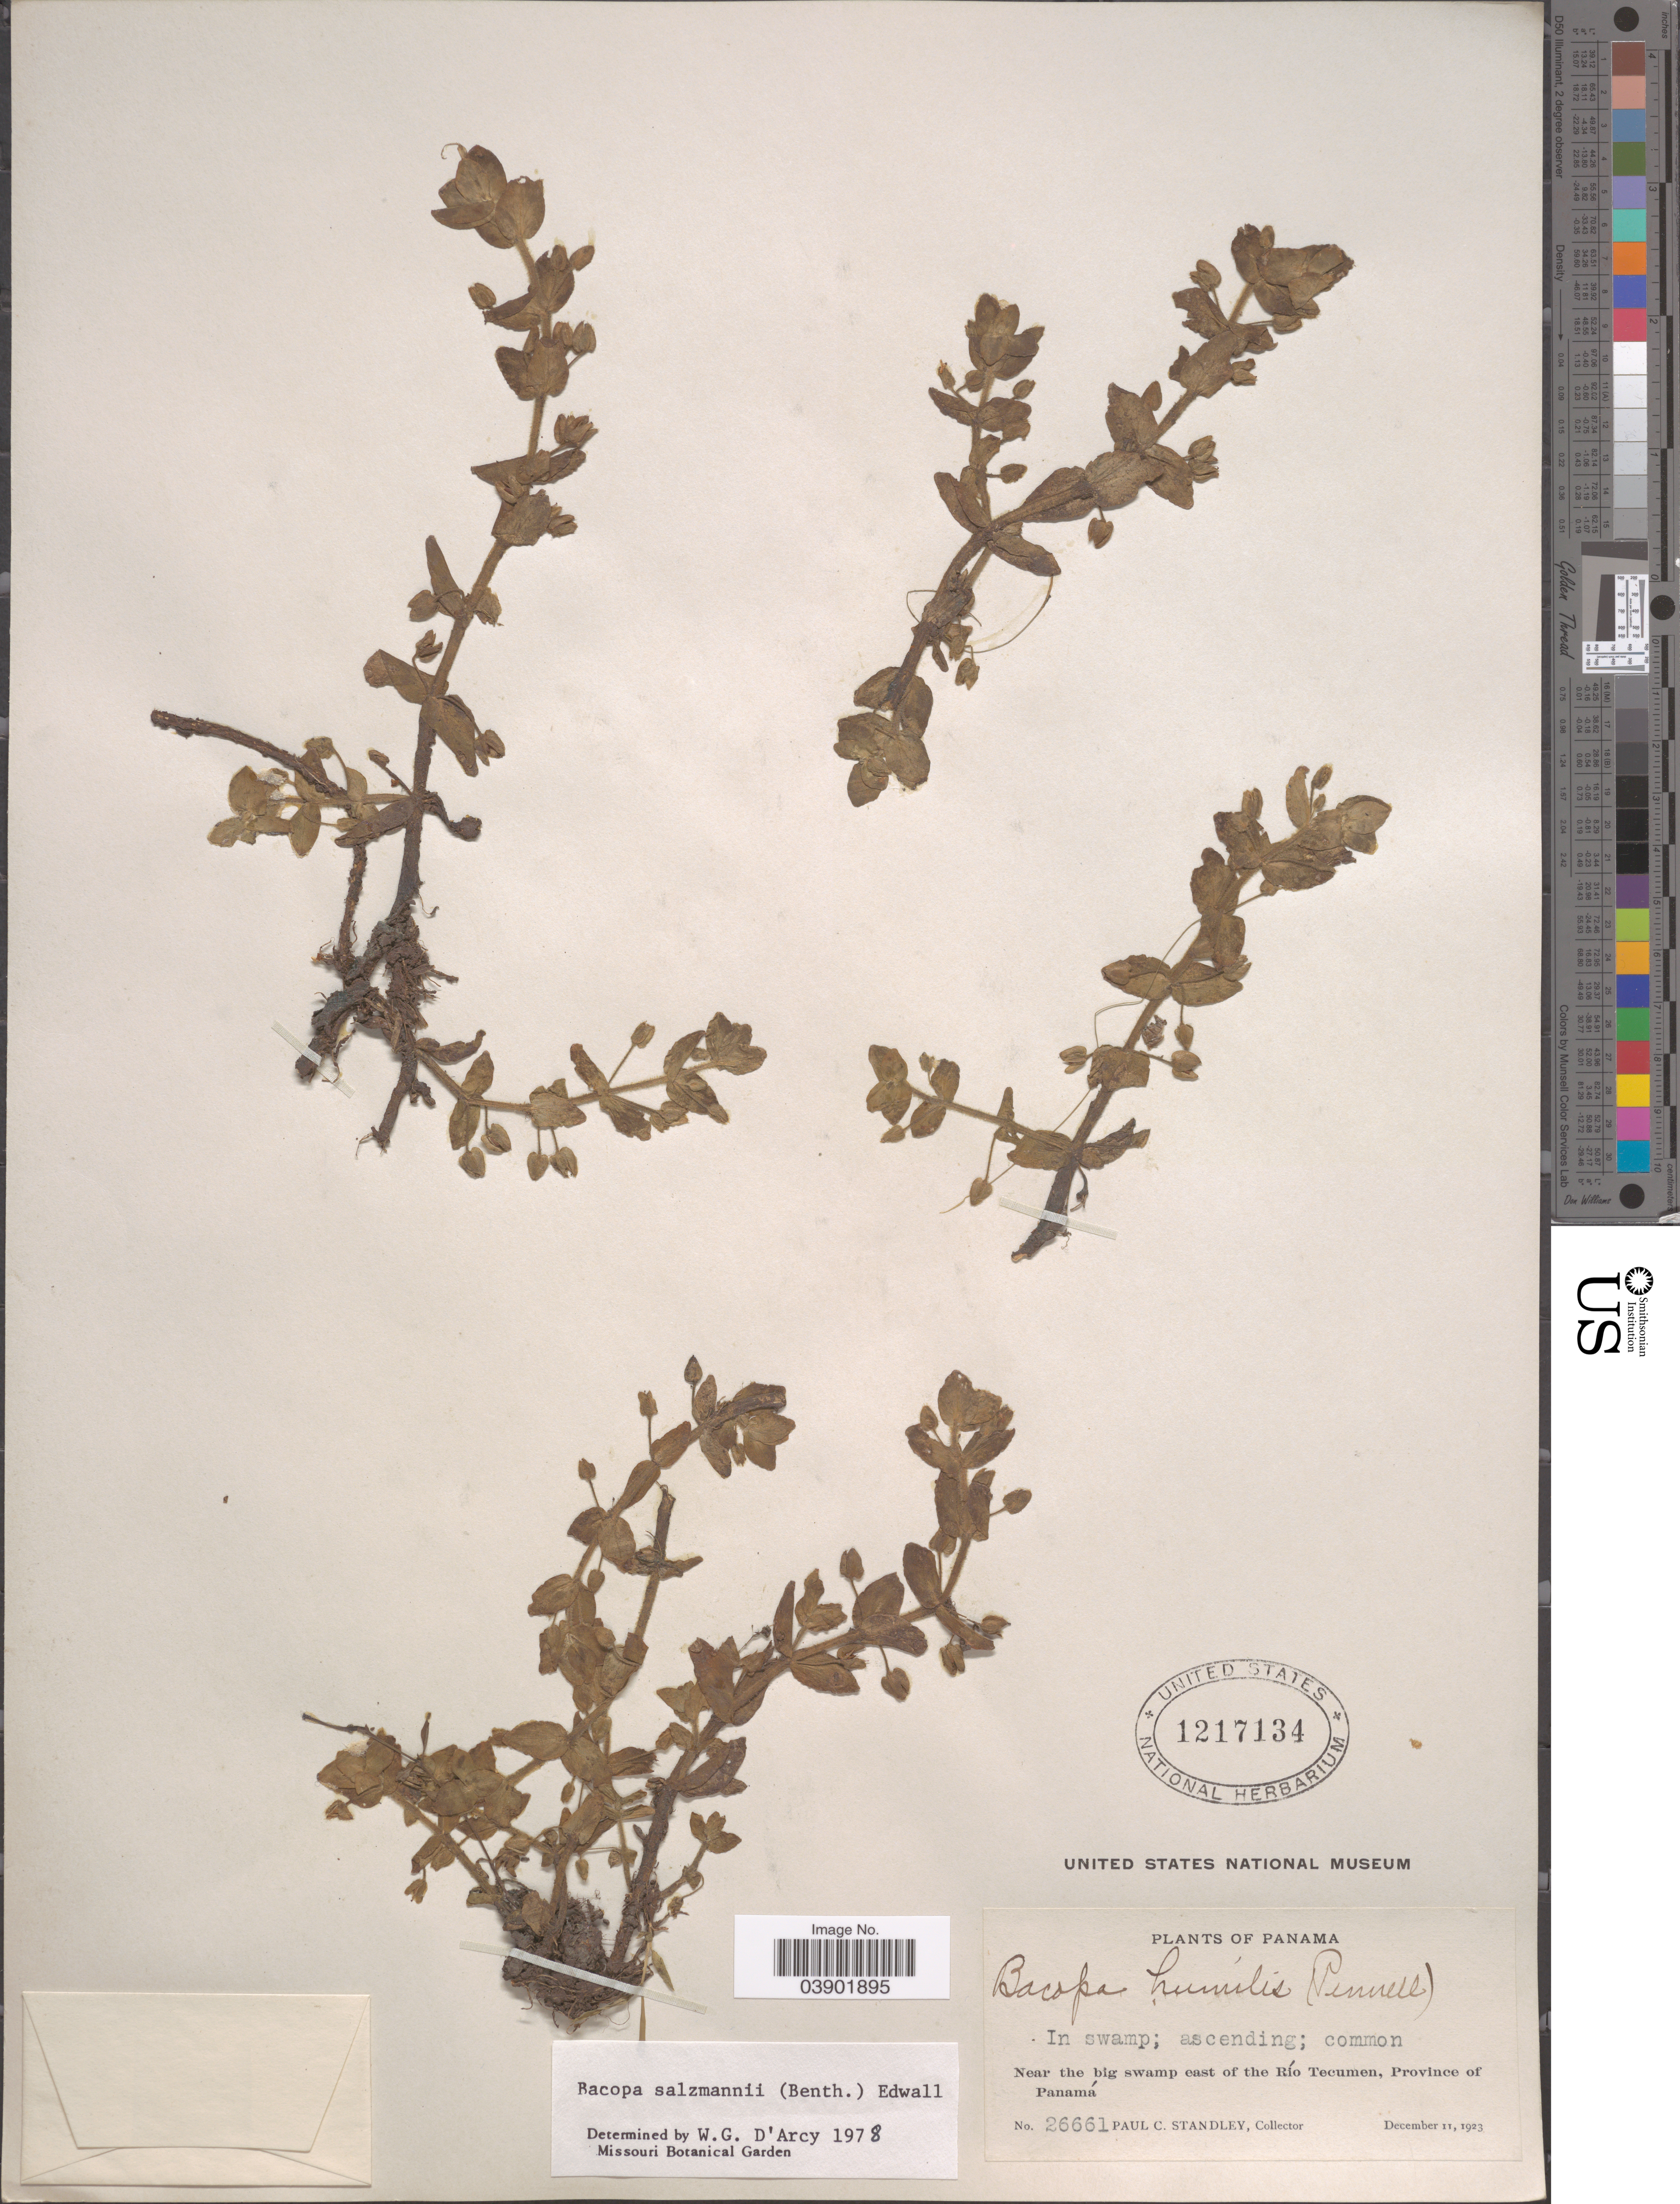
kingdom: Plantae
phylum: Tracheophyta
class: Magnoliopsida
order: Lamiales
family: Plantaginaceae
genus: Bacopa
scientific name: Bacopa salzmannii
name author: (Benth.) Wettst. ex Edwall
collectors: P. C. Standley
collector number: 26661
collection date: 1923-12-11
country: Panama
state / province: Panamá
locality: Near the big swamp east of the Río Tecumen.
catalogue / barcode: US 1217134